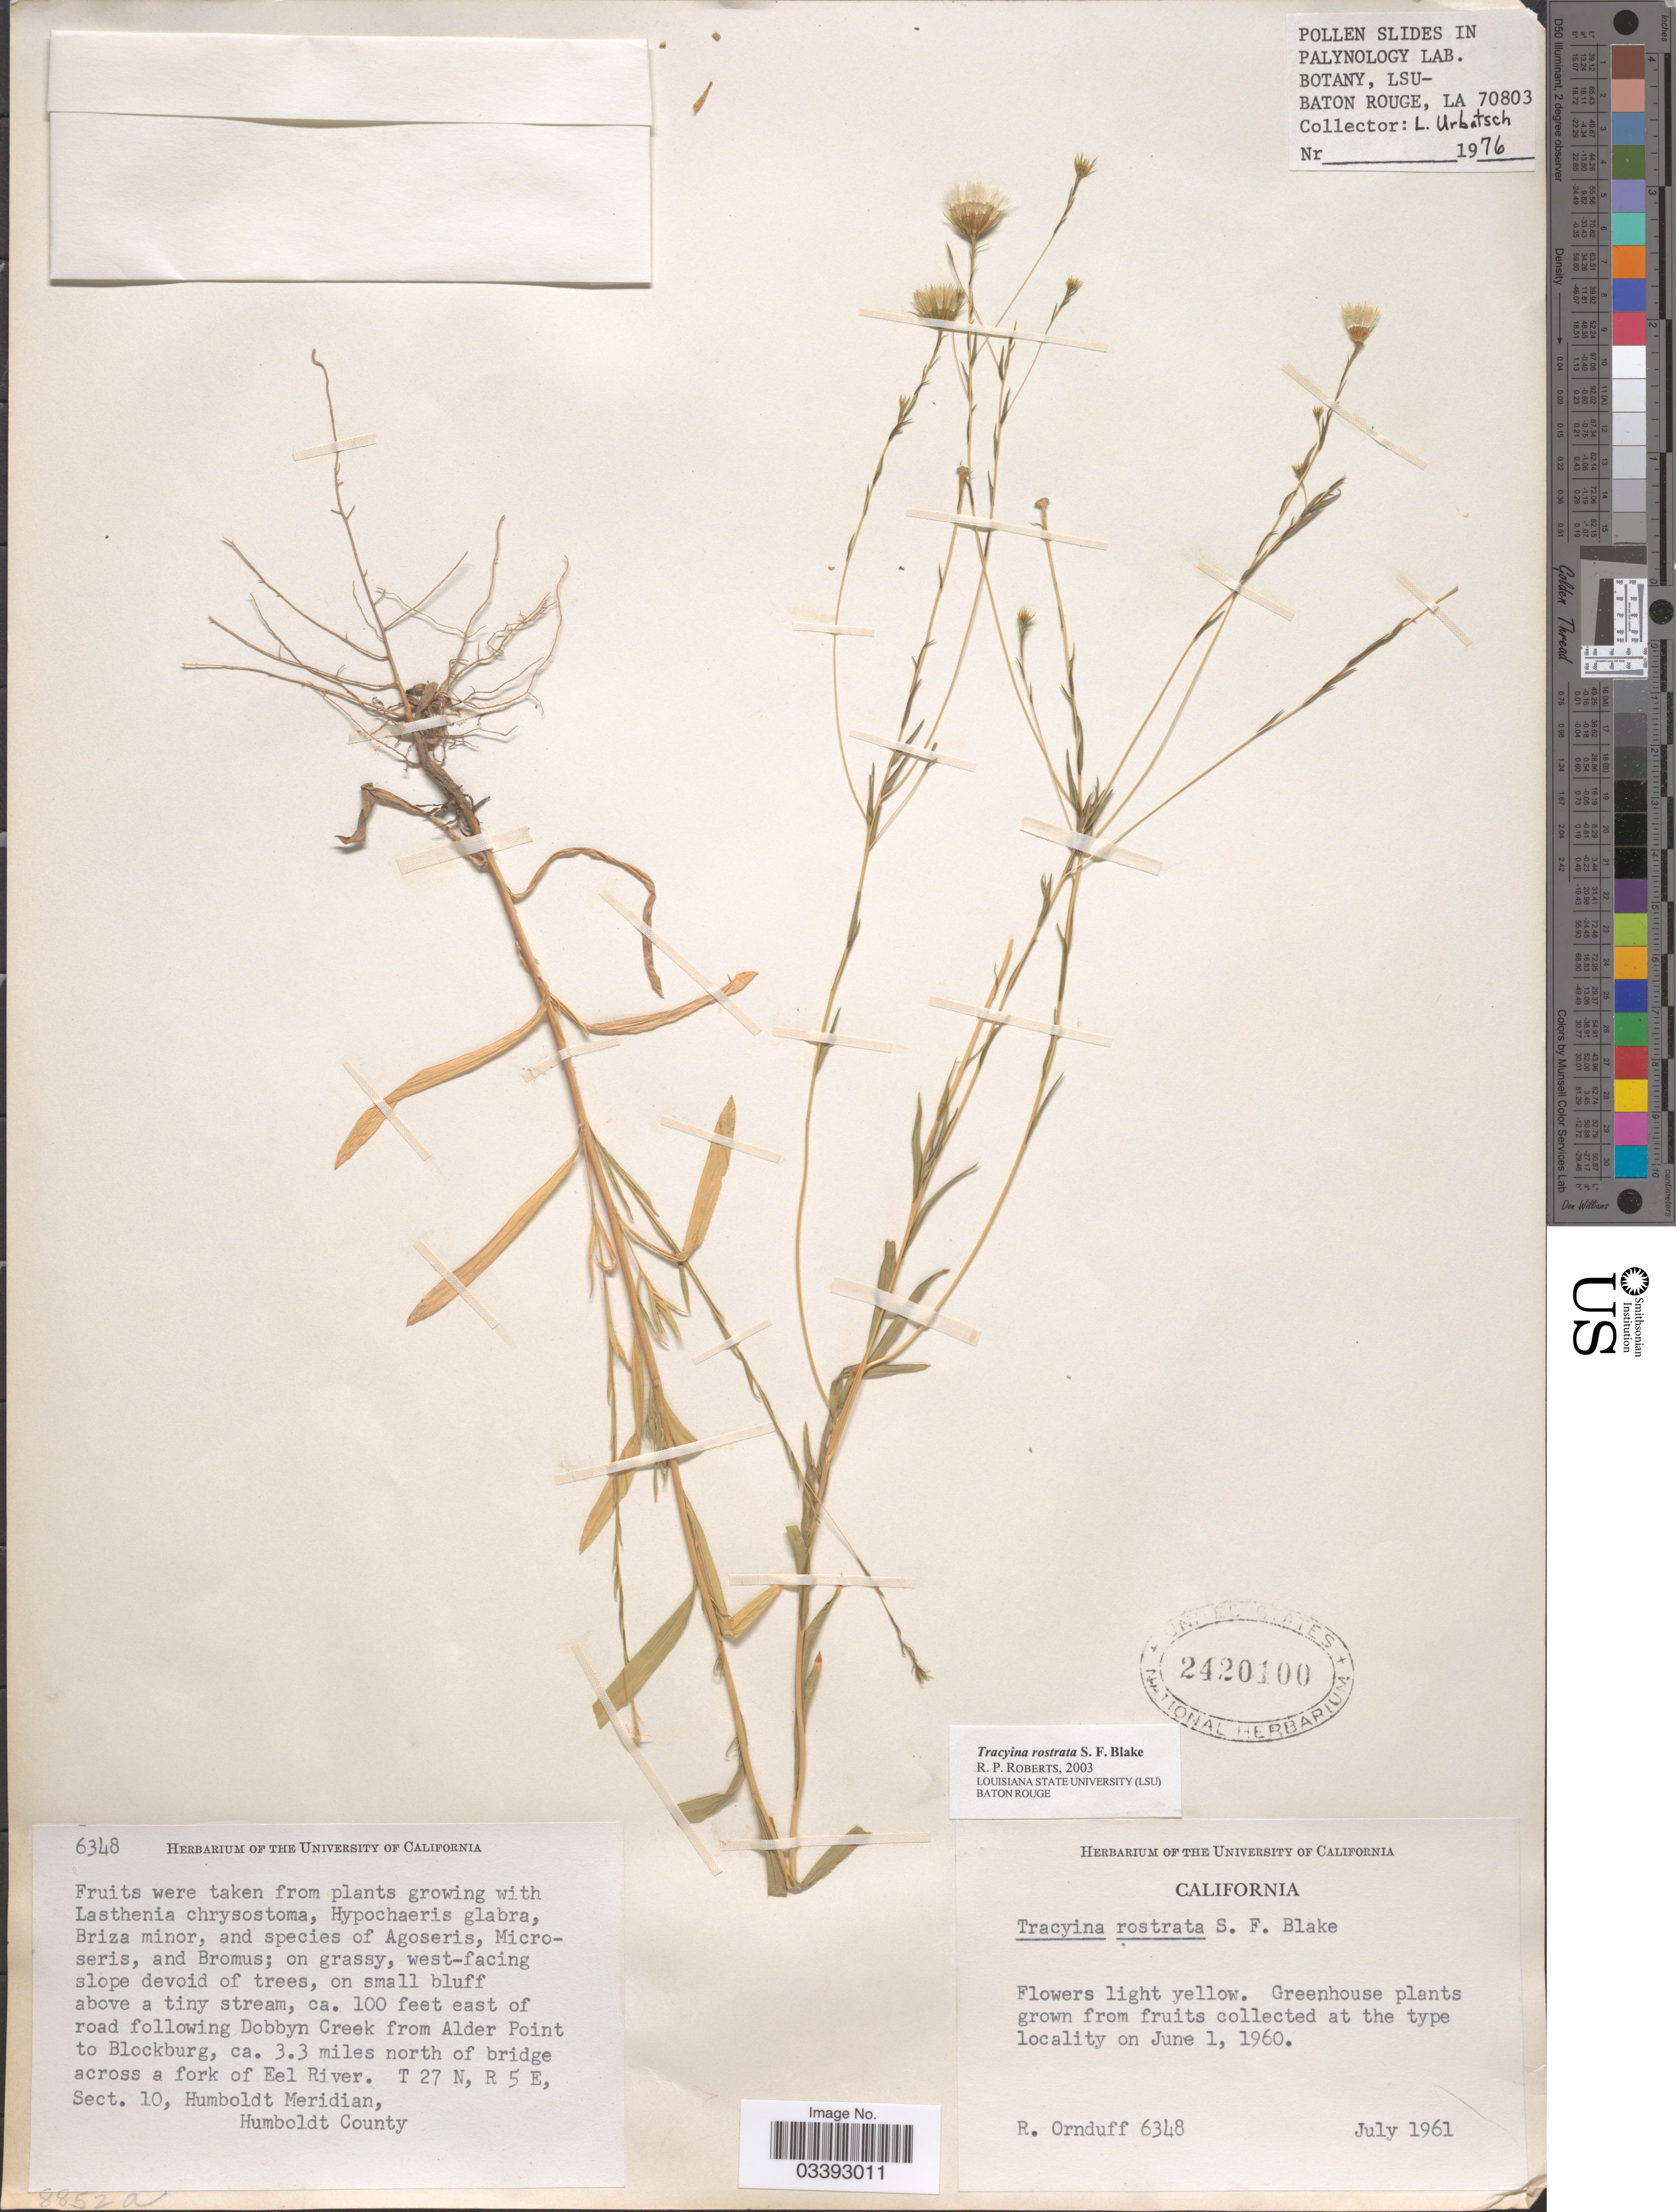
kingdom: Plantae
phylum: Tracheophyta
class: Magnoliopsida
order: Asterales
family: Asteraceae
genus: Tracyina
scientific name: Tracyina rostrata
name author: S.F. Blake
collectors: R. Ornduff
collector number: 6348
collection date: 1961-07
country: United States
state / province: California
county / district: Humboldt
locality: Ca. 100 feet east of road following Dobbyn Creek from Alder Point to Blockburg, ca. 3.3 miles north of bridge across a fork of Eel River. T 27 N, R 5 E, Sect. 10, Humboldt Meridian, Humboldt County.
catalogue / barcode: US 2420100